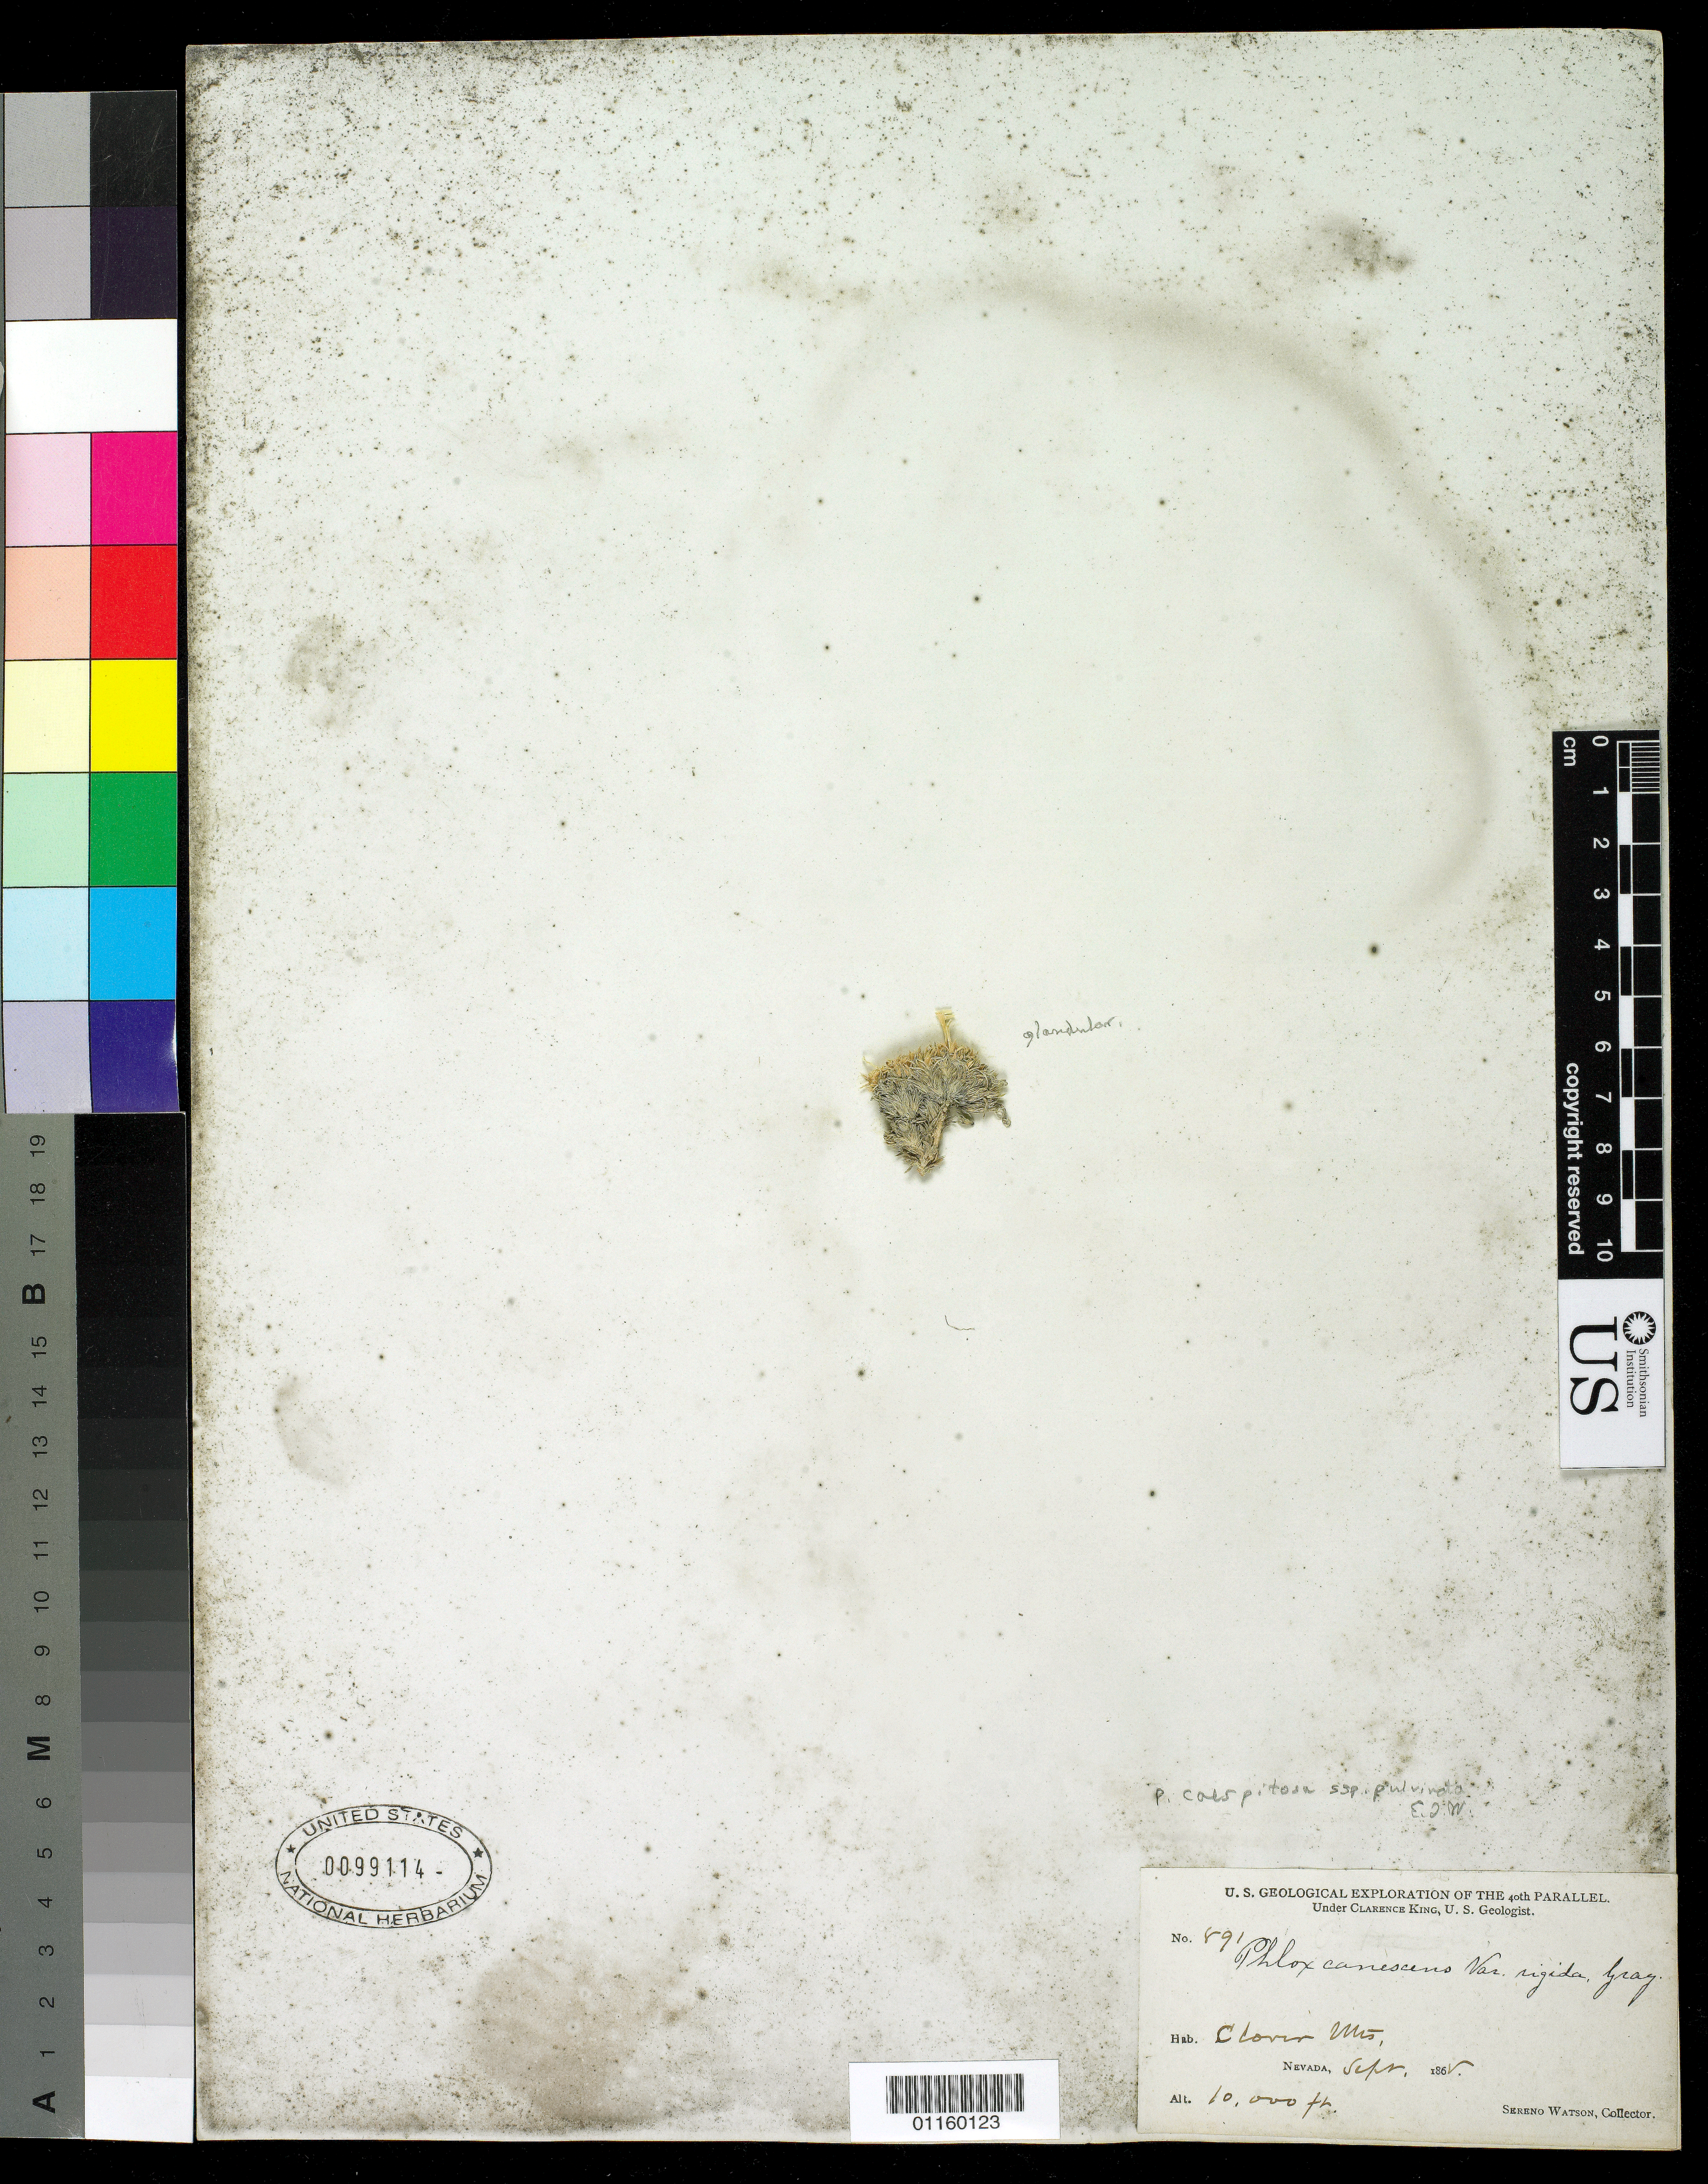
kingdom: Plantae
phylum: Tracheophyta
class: Magnoliopsida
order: Ericales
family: Polemoniaceae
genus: Phlox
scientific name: Phlox condensata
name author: (A. Gray) E.E. Nelson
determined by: Mayfield, M. H.; Ferguson, C. J.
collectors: S. Watson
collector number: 891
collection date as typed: Sep 1868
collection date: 1868-09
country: United States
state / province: Nevada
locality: Clover Mts.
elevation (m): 3048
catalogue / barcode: US 99114